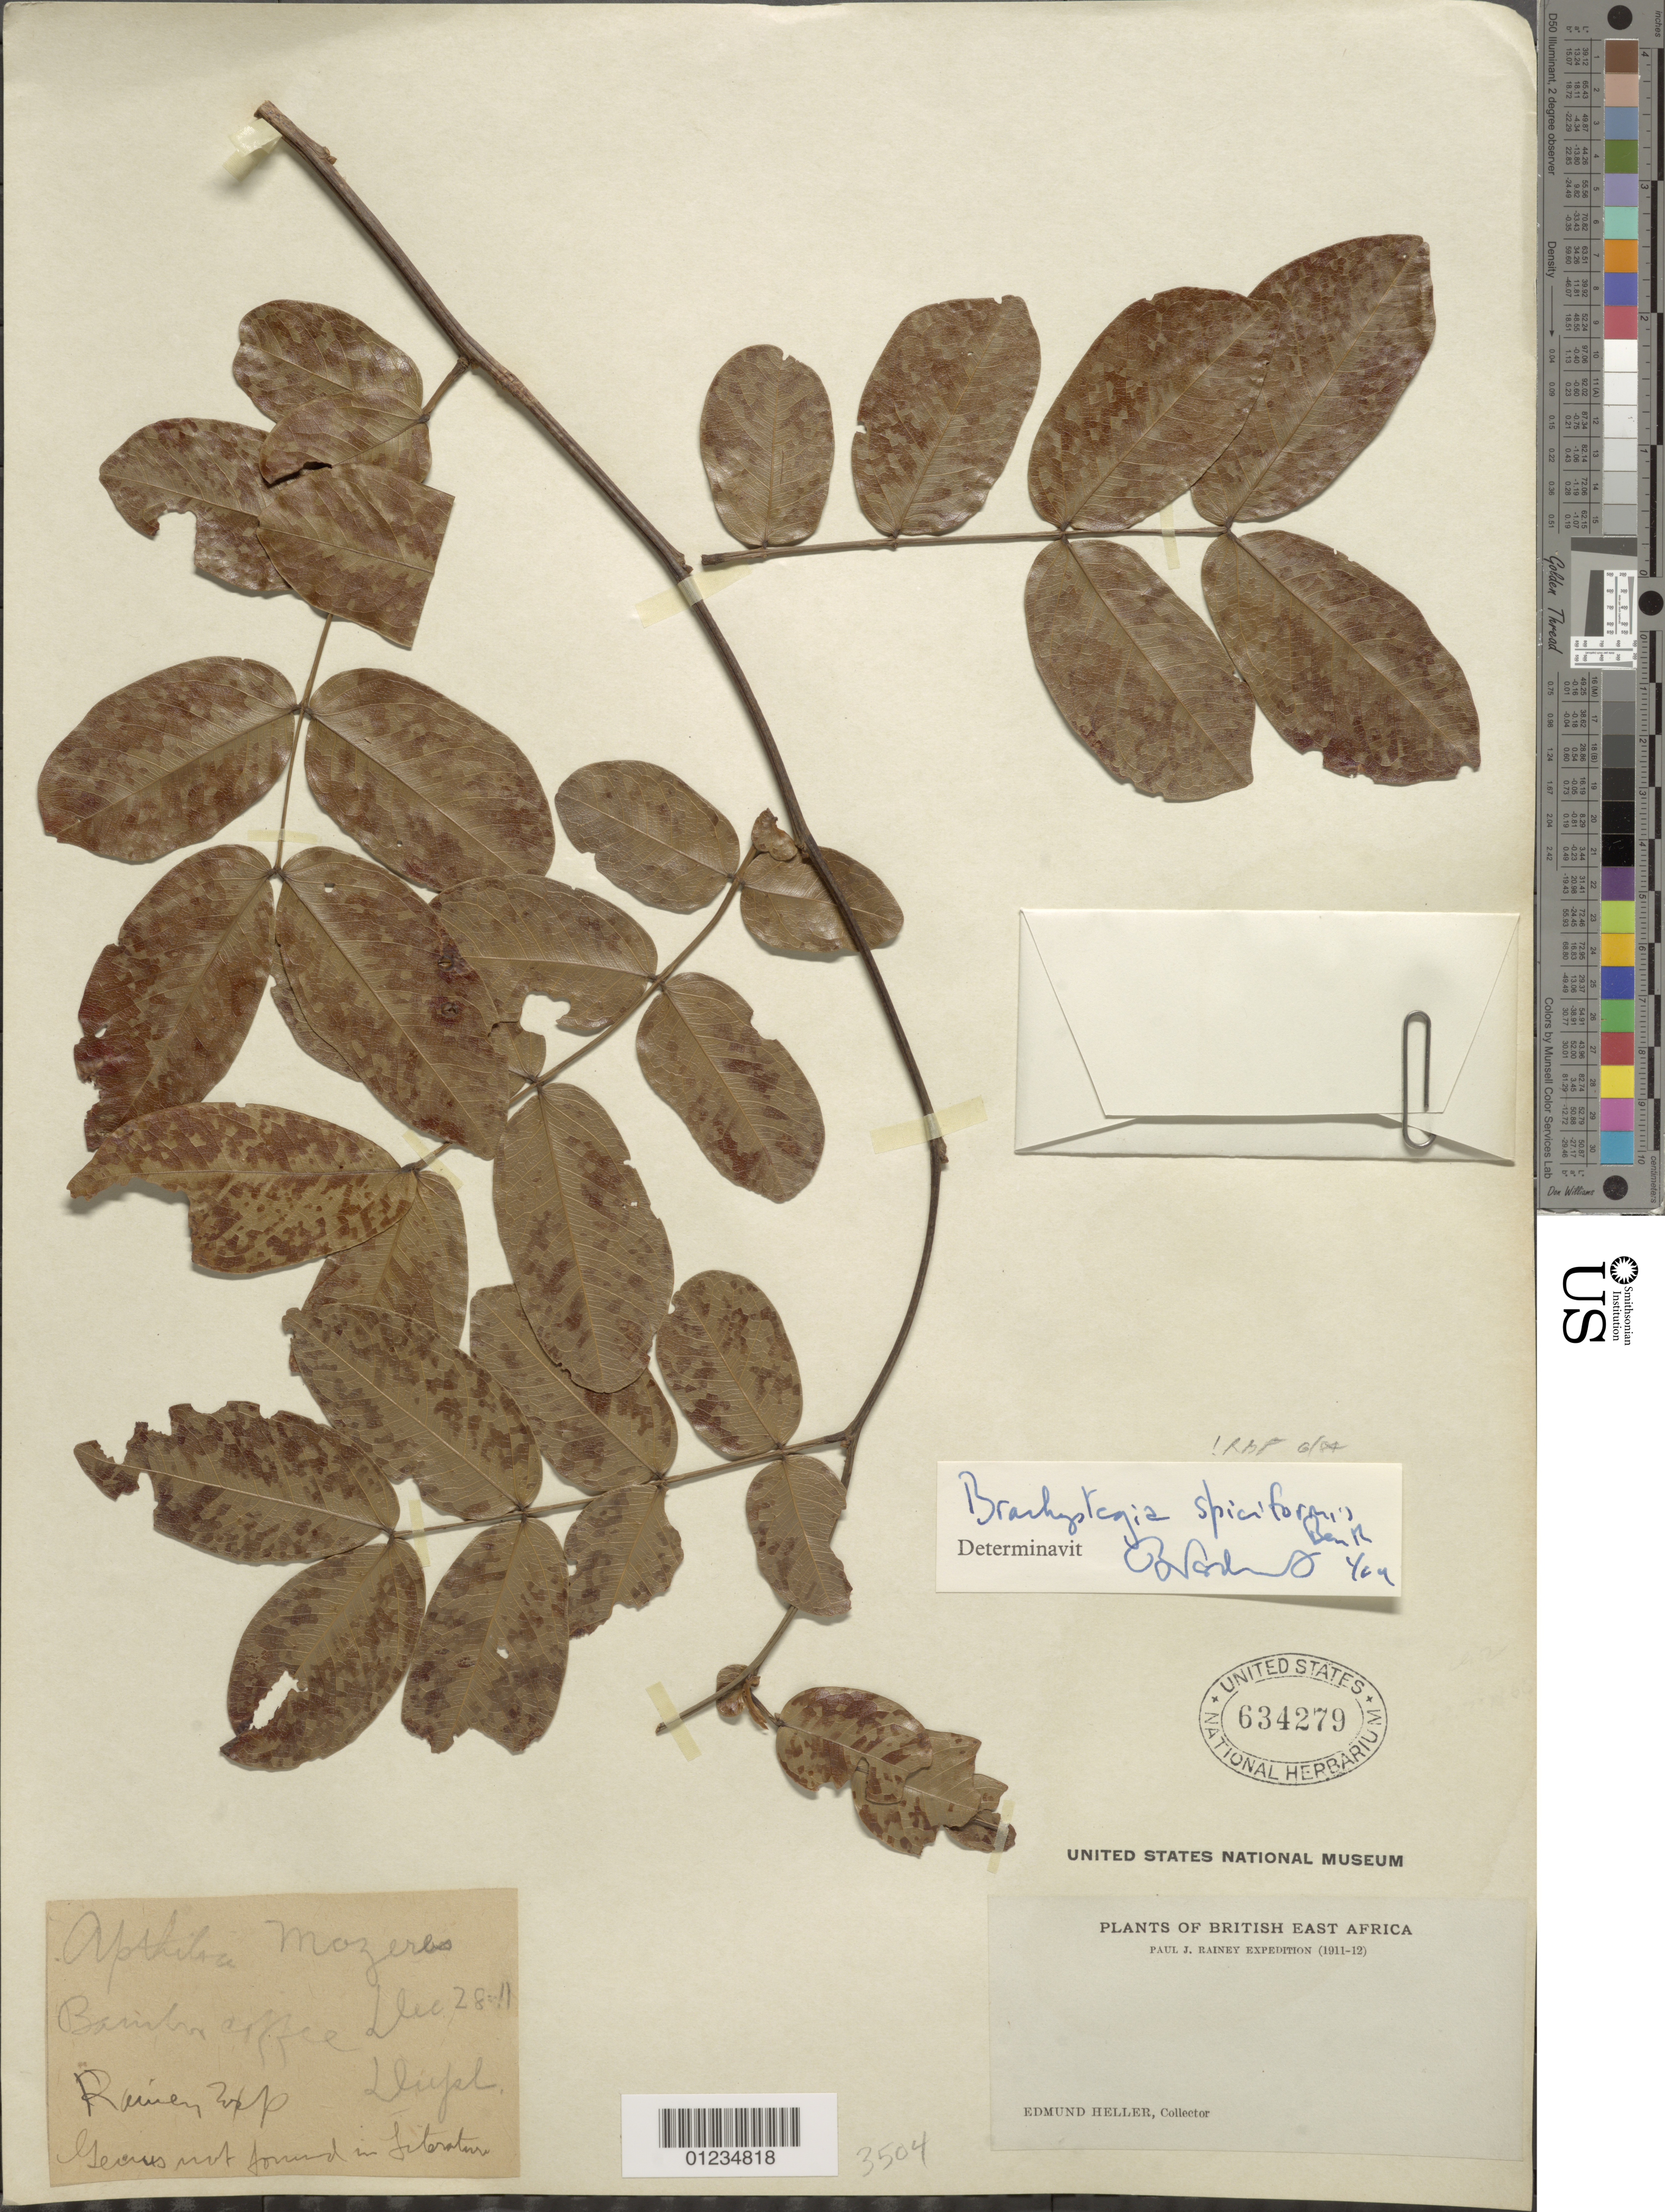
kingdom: Plantae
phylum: Tracheophyta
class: Magnoliopsida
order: Fabales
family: Fabaceae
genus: Brachystegia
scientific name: Brachystegia spiciformis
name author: Benth.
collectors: E. Heller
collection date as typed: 28 Dec 1911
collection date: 1911-12-28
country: Kenya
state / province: Kilifi / Kwale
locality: Mazeras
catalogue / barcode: US 634279